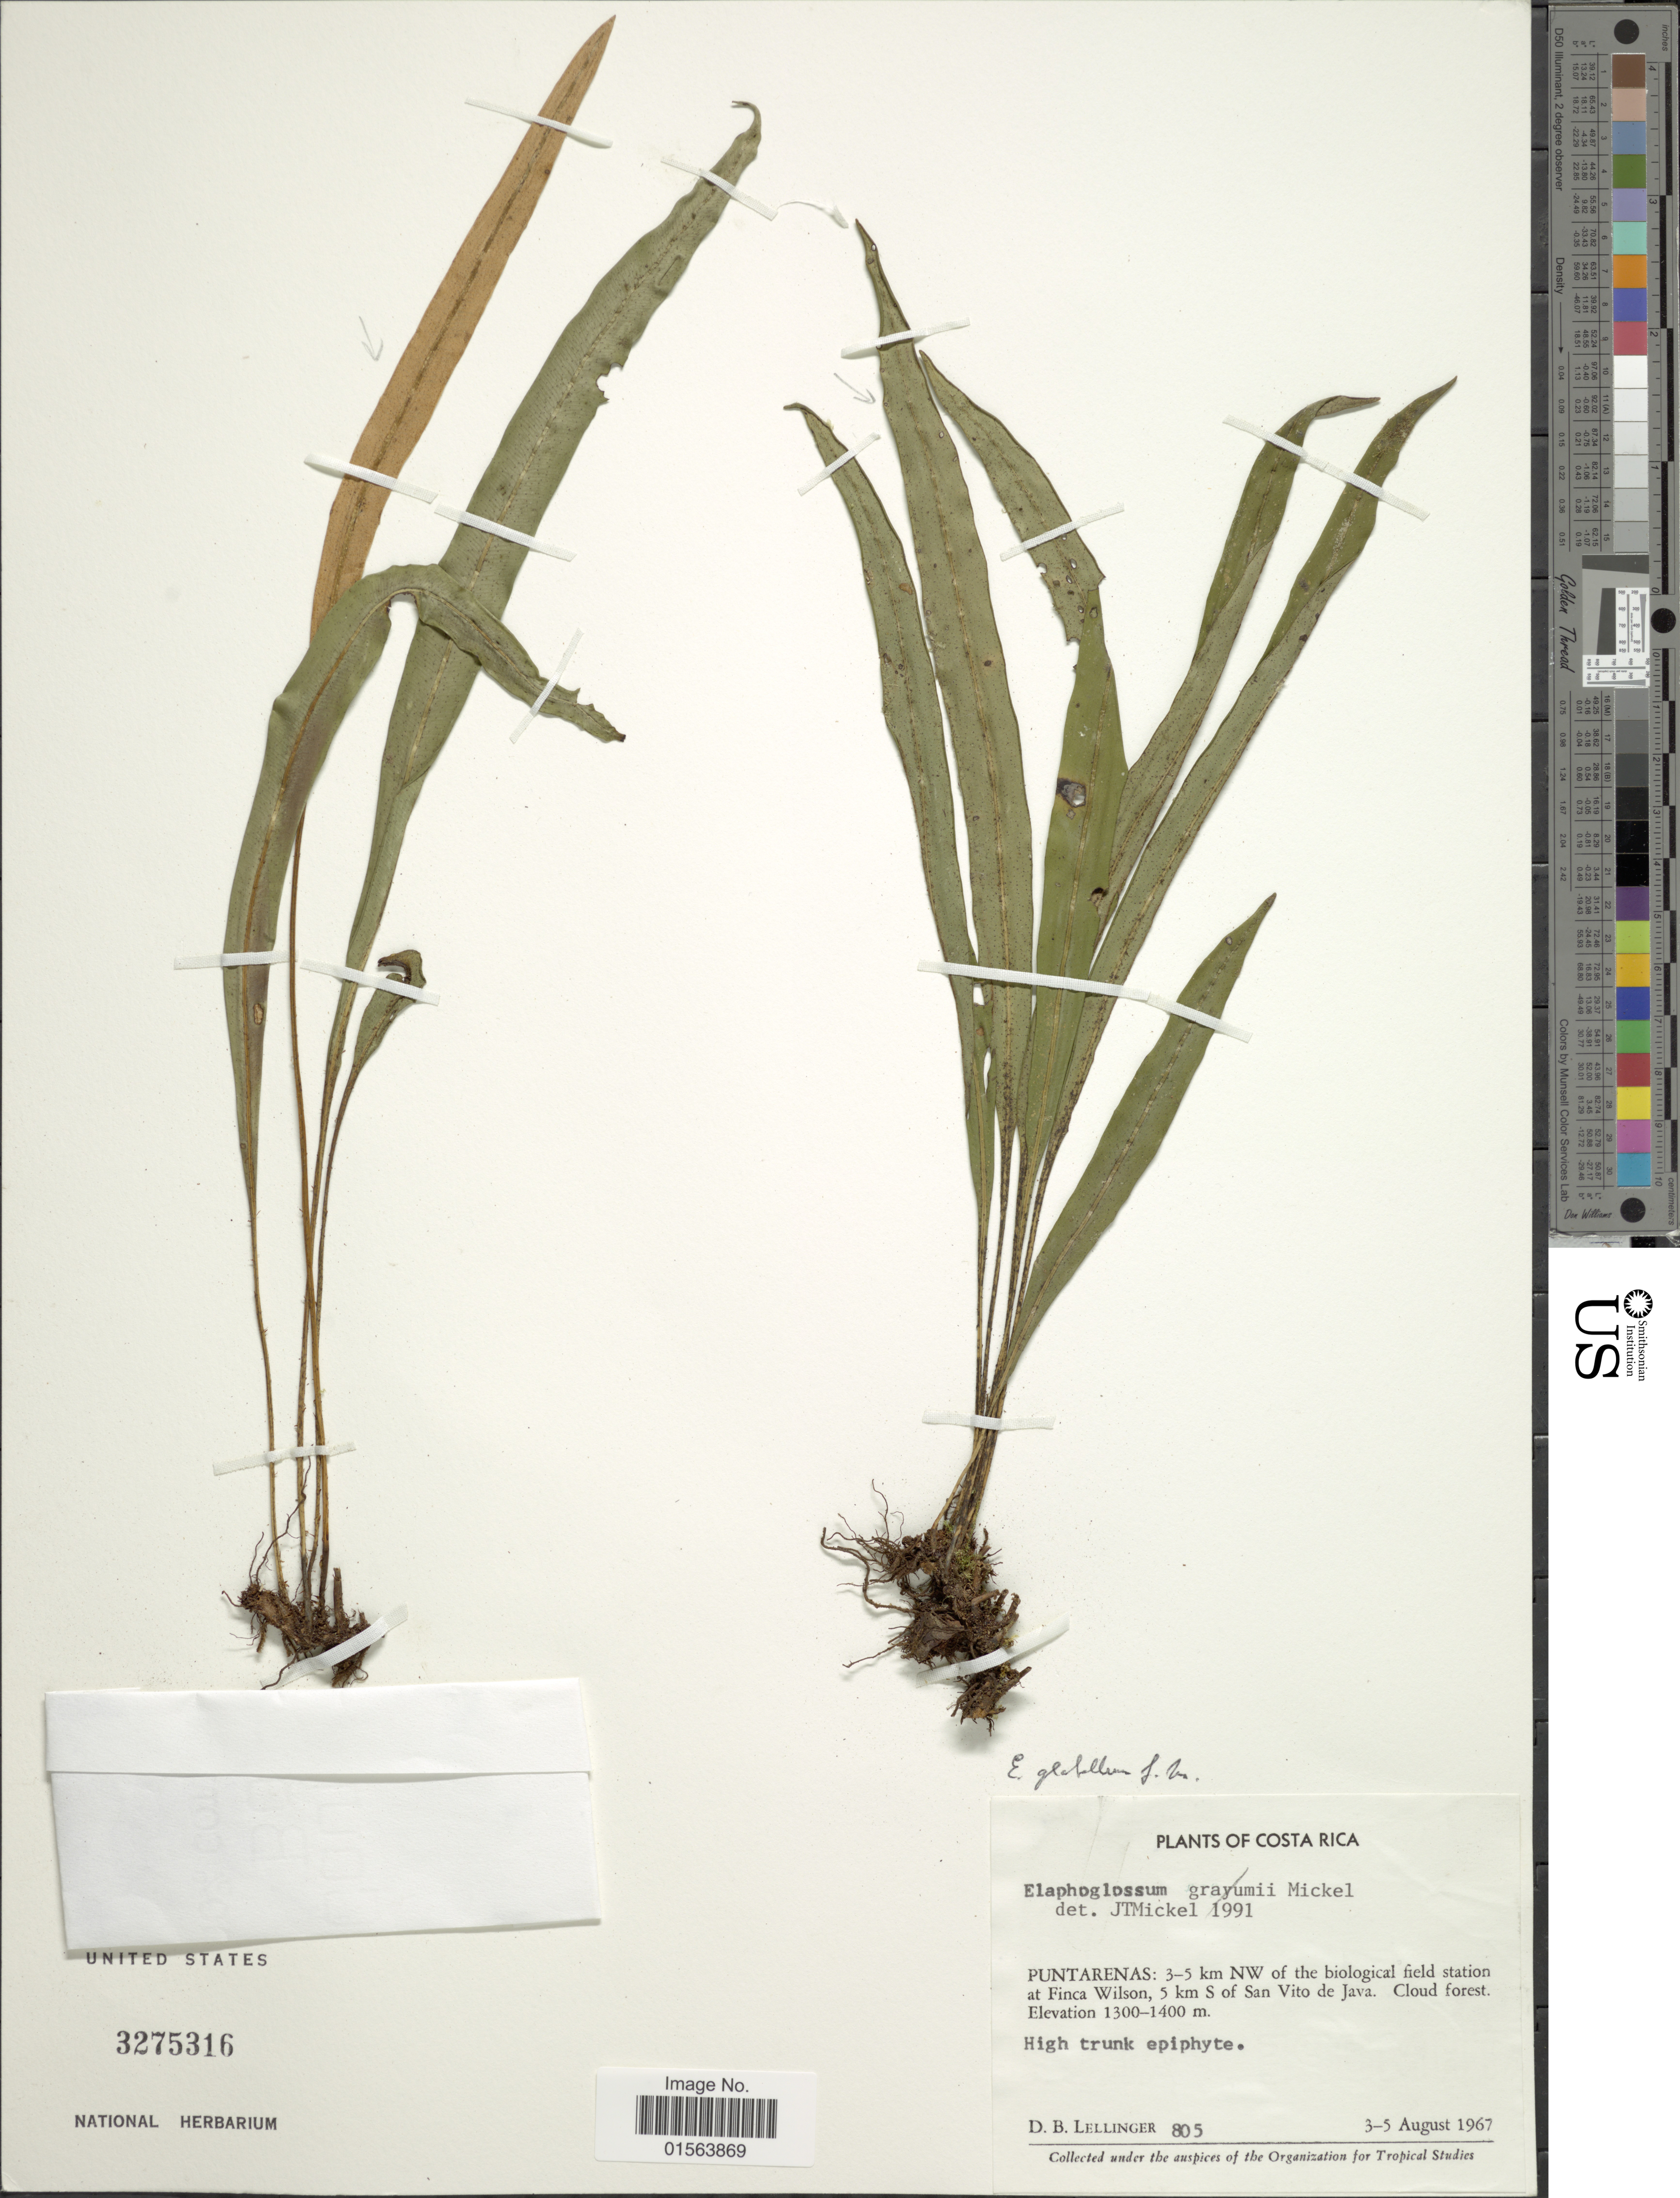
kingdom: Plantae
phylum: Tracheophyta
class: Polypodiopsida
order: Polypodiales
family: Dryopteridaceae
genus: Elaphoglossum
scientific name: Elaphoglossum glabellum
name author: J. Sm.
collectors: D. B. Lellinger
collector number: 805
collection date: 1967-08-03/1967-08-05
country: Costa Rica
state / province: Puntarenas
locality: Puntarenas: 3-5 km NW of the biological field station at Finca Wilson, 5 km S of San Vito de Java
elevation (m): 1300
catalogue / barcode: US 3275316